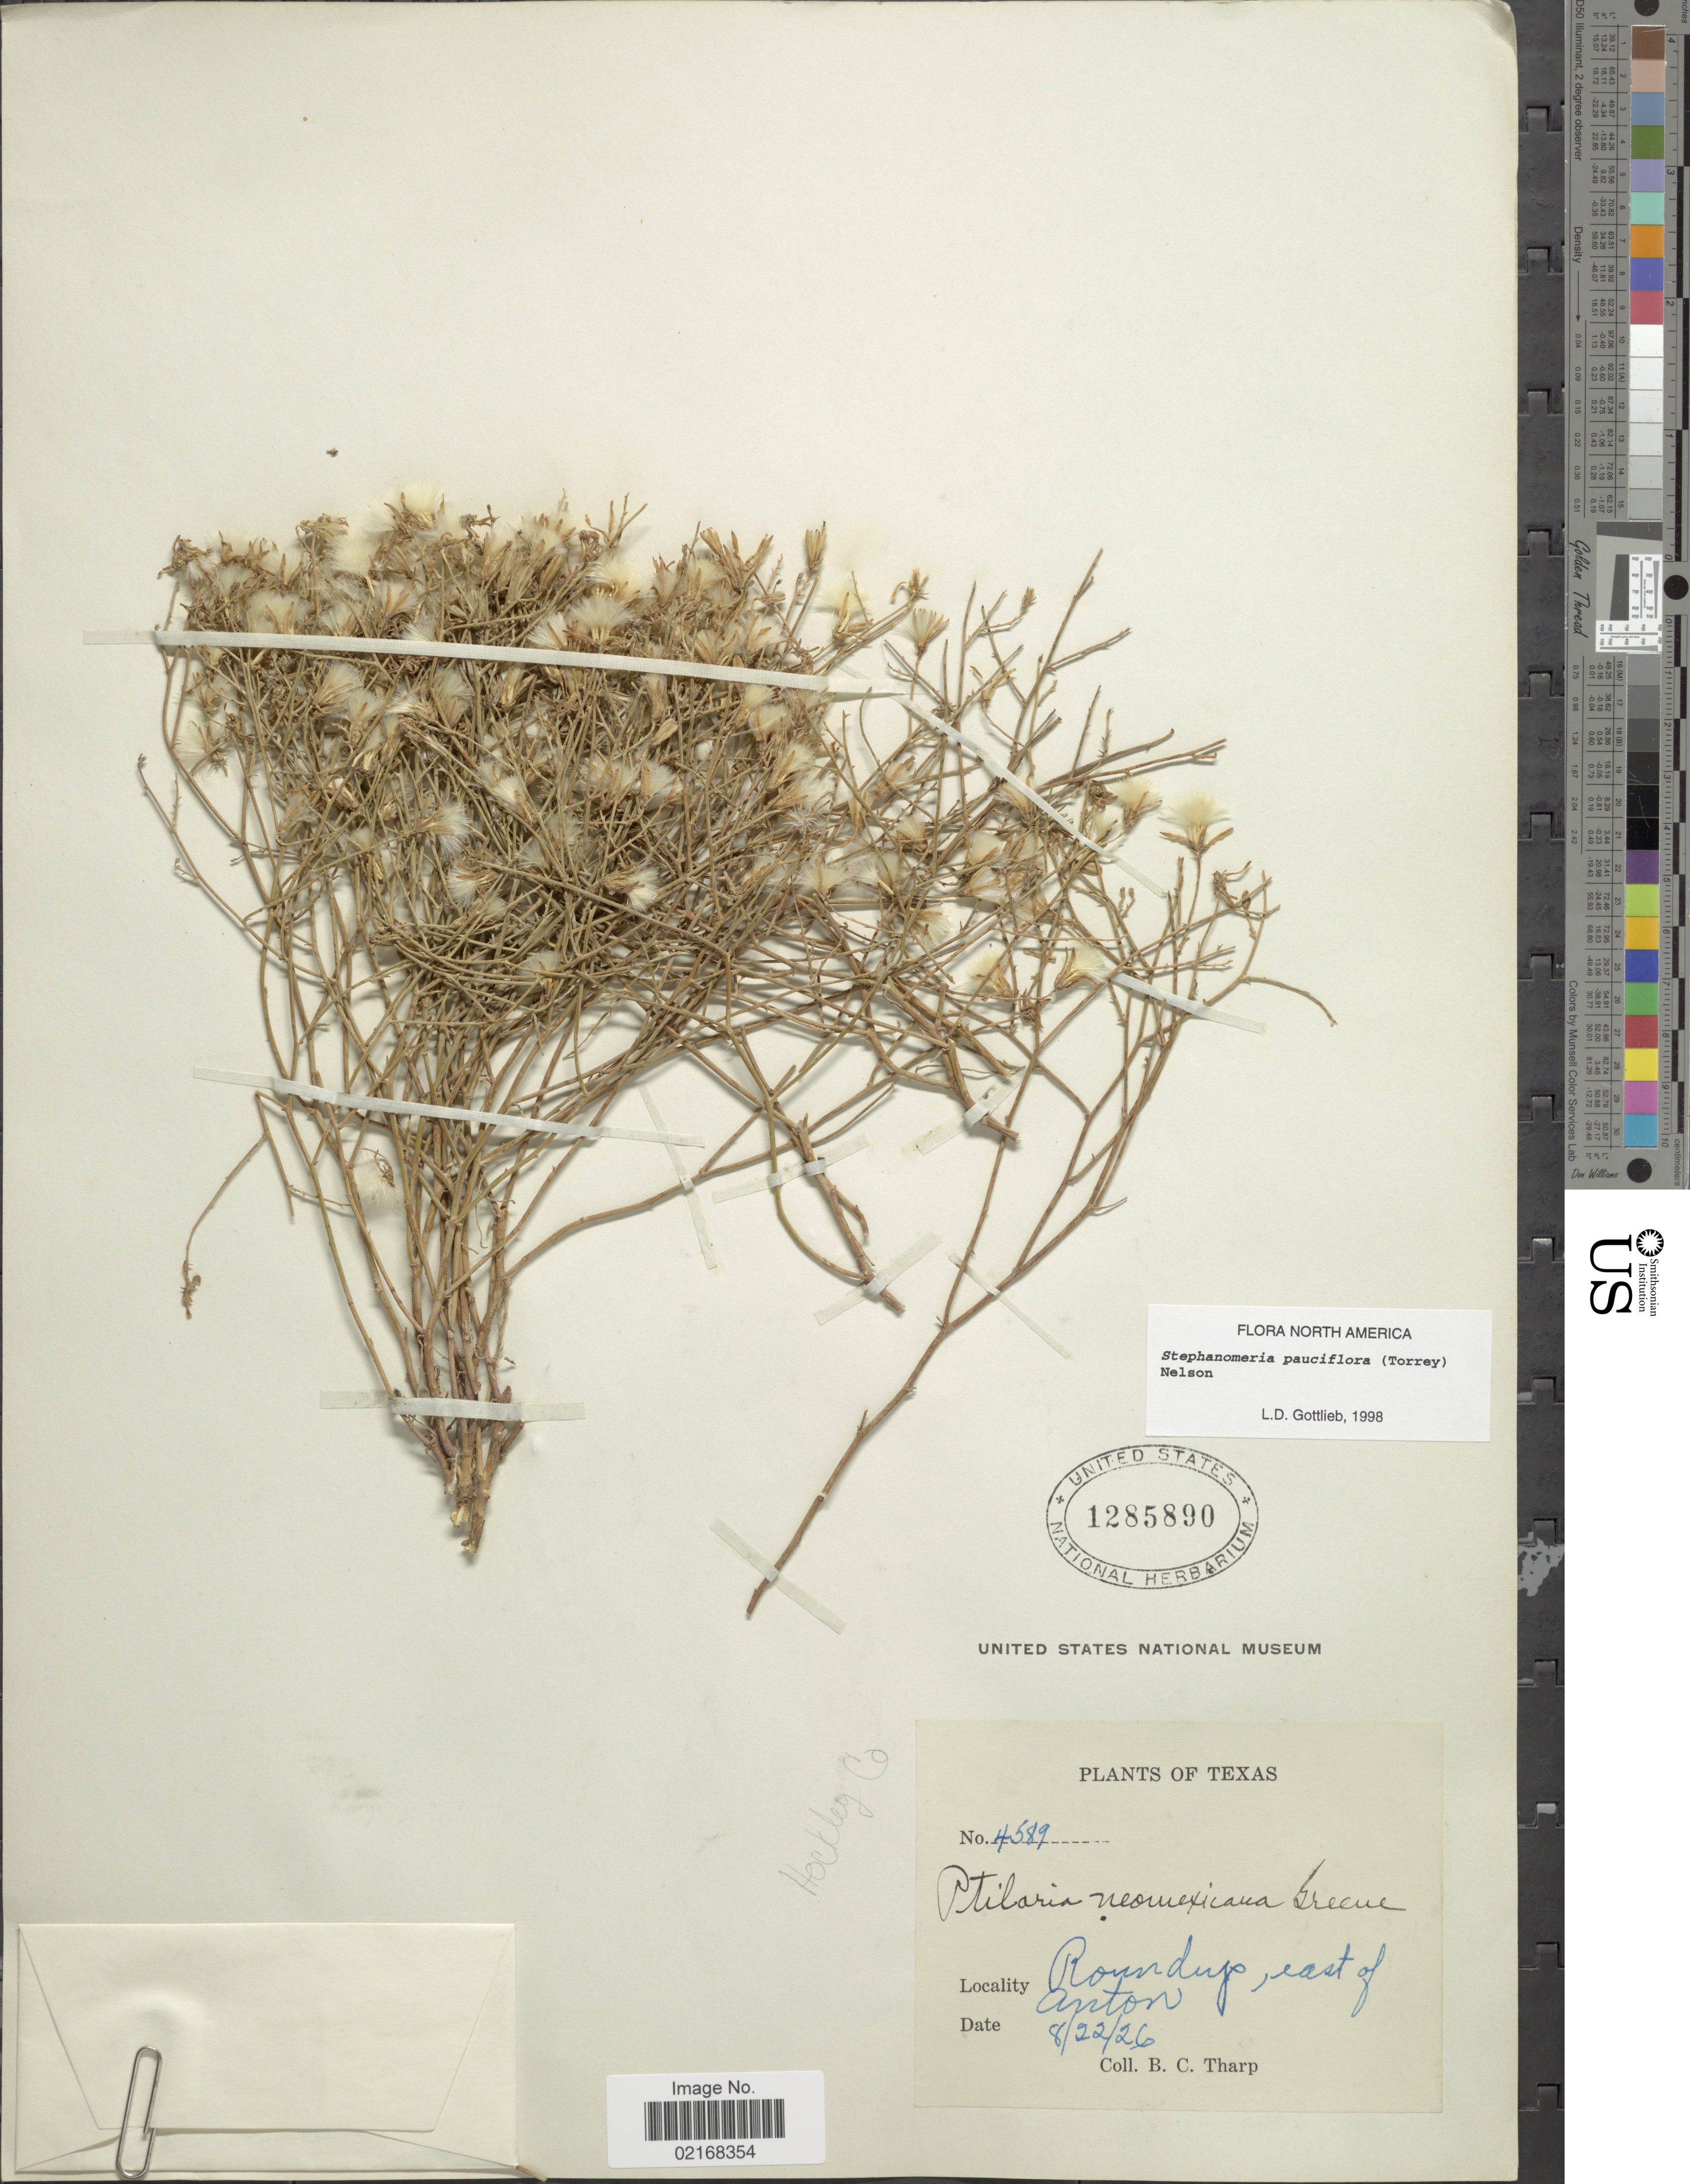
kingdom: Plantae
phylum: Tracheophyta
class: Magnoliopsida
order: Asterales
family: Asteraceae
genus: Stephanomeria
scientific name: Stephanomeria pauciflora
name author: (Torr.) A. Nelson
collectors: B. C. Tharp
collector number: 4589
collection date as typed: Transcribed d/m/y: 22/8/26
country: United States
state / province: Texas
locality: Roundup, east of Anton. Hockley Co.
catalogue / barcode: US 1285890